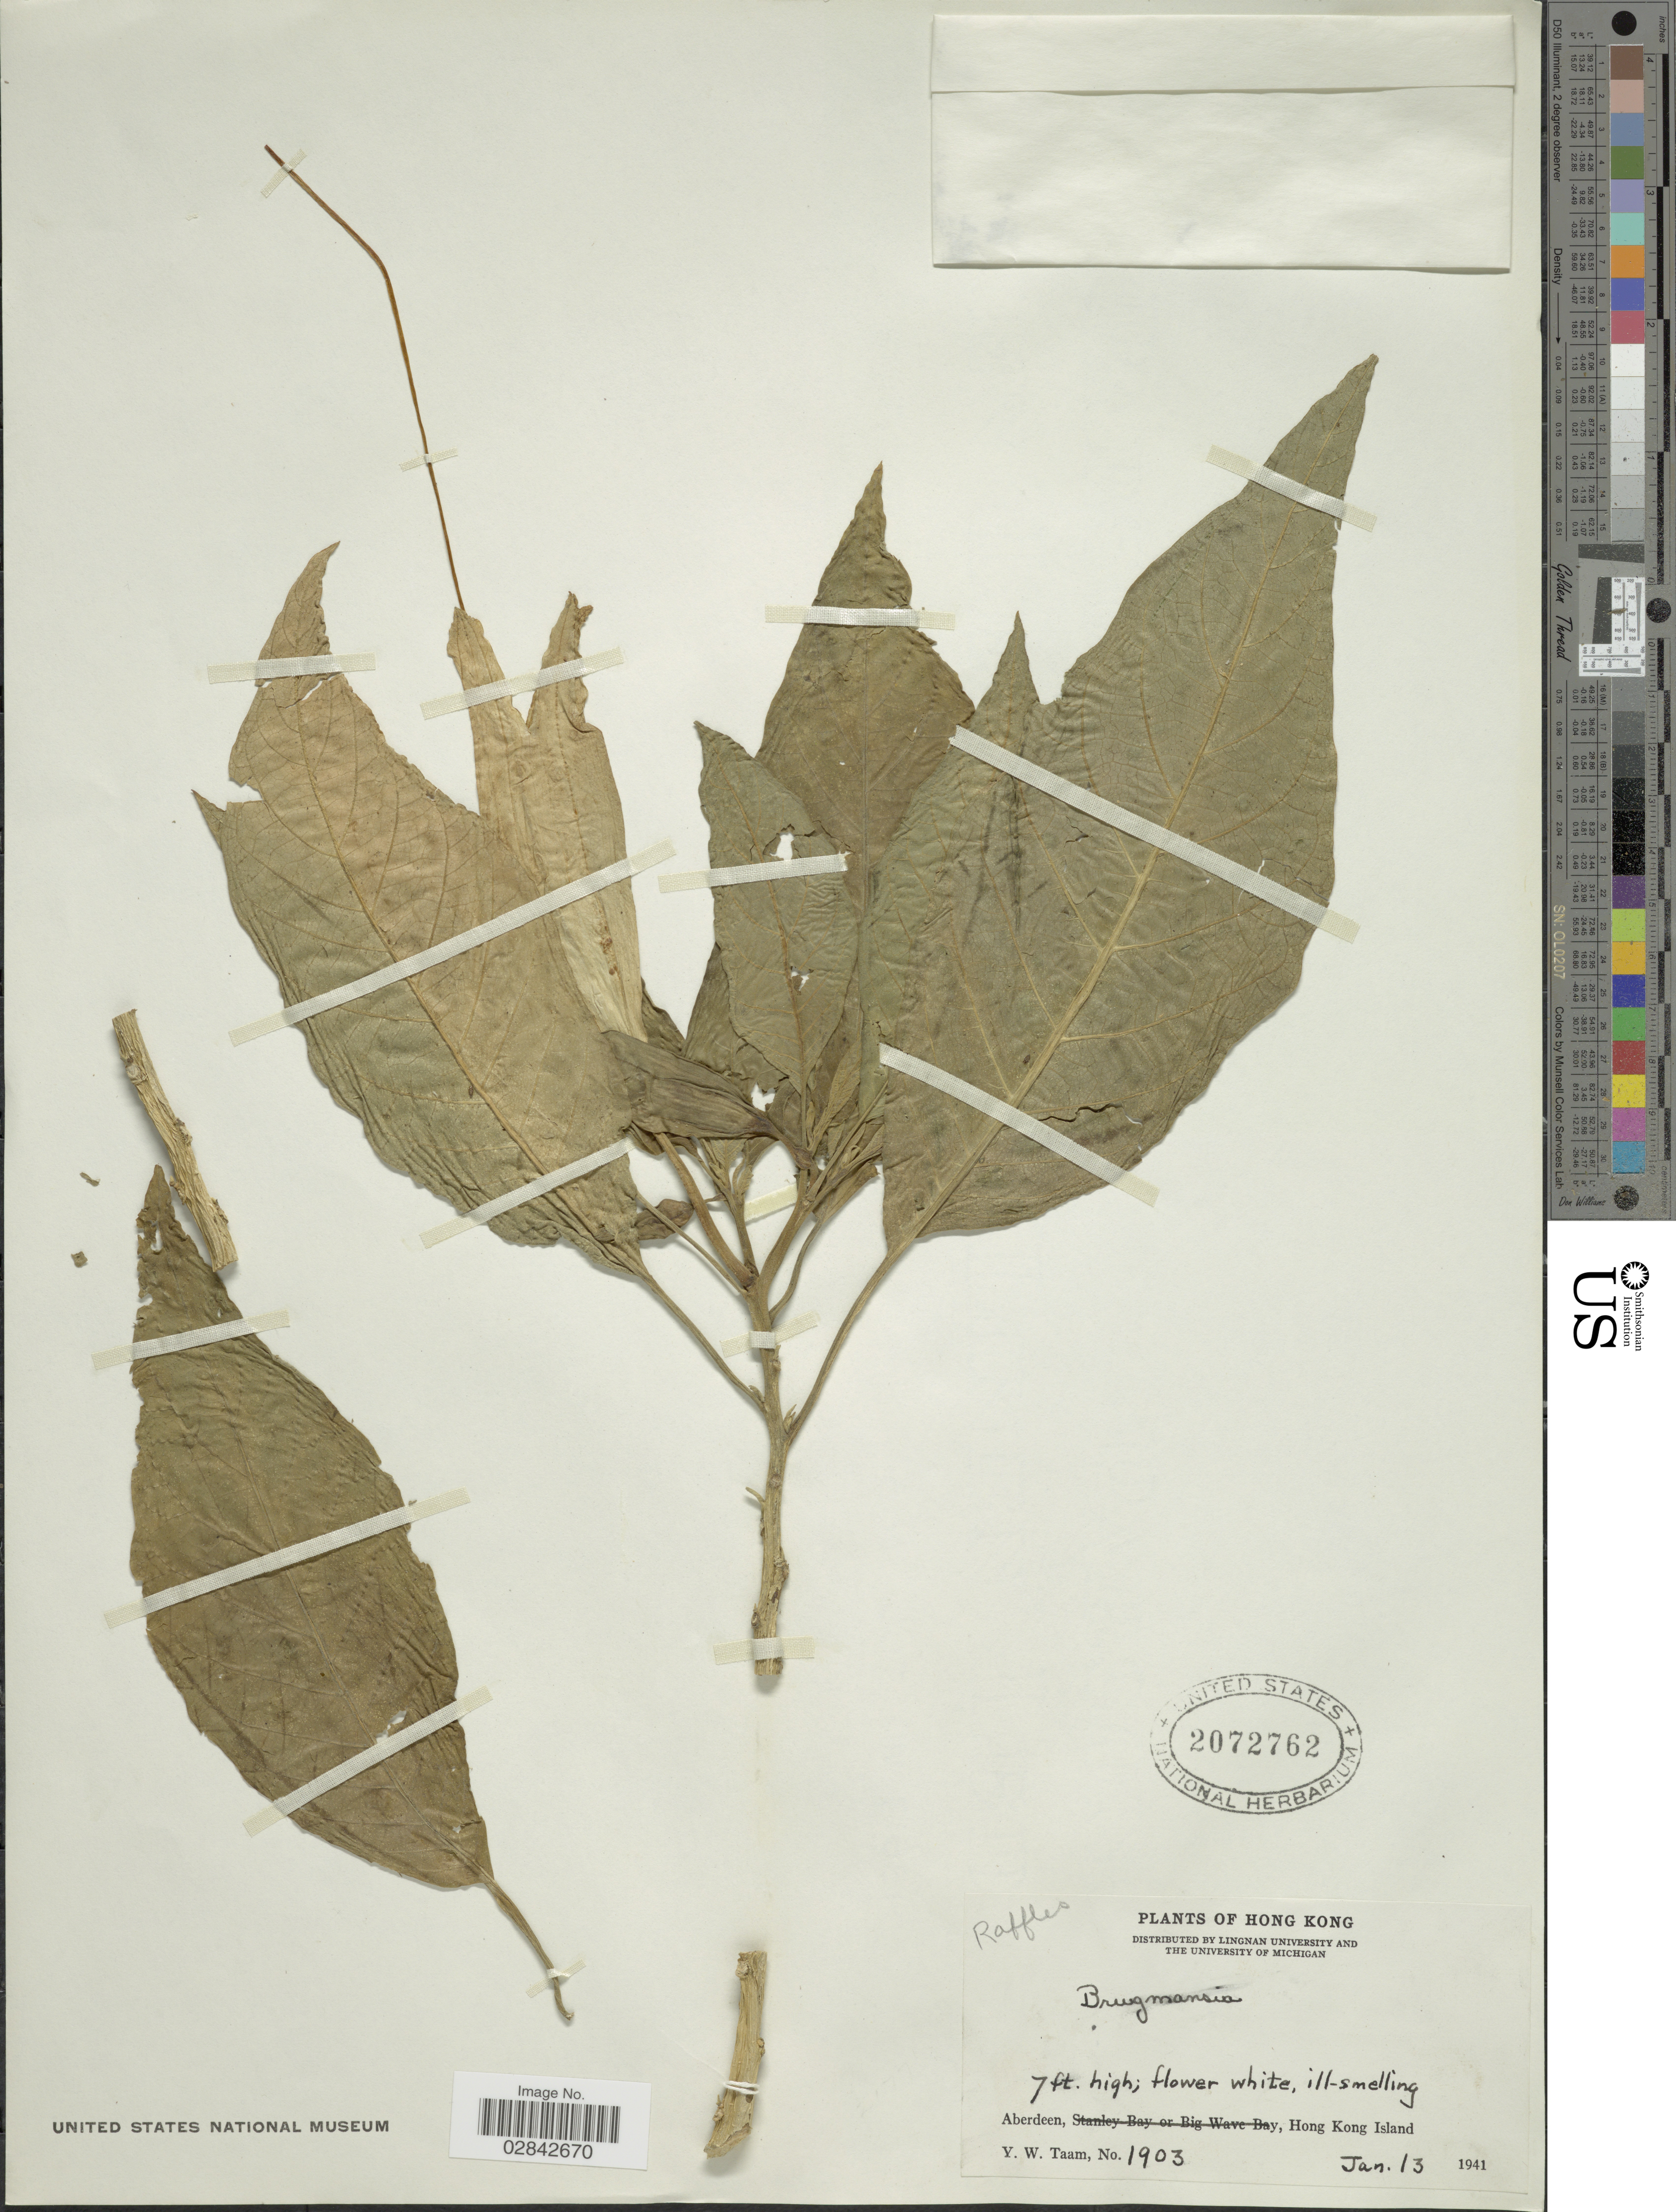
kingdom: Plantae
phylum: Tracheophyta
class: Magnoliopsida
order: Solanales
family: Solanaceae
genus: Brugmansia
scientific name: Brugmansia sp.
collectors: Y. W. Taam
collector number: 1903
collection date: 1941-01-13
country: China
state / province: Hong Kong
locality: Aberdeen, Hong Kong Island.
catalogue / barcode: US 2072762